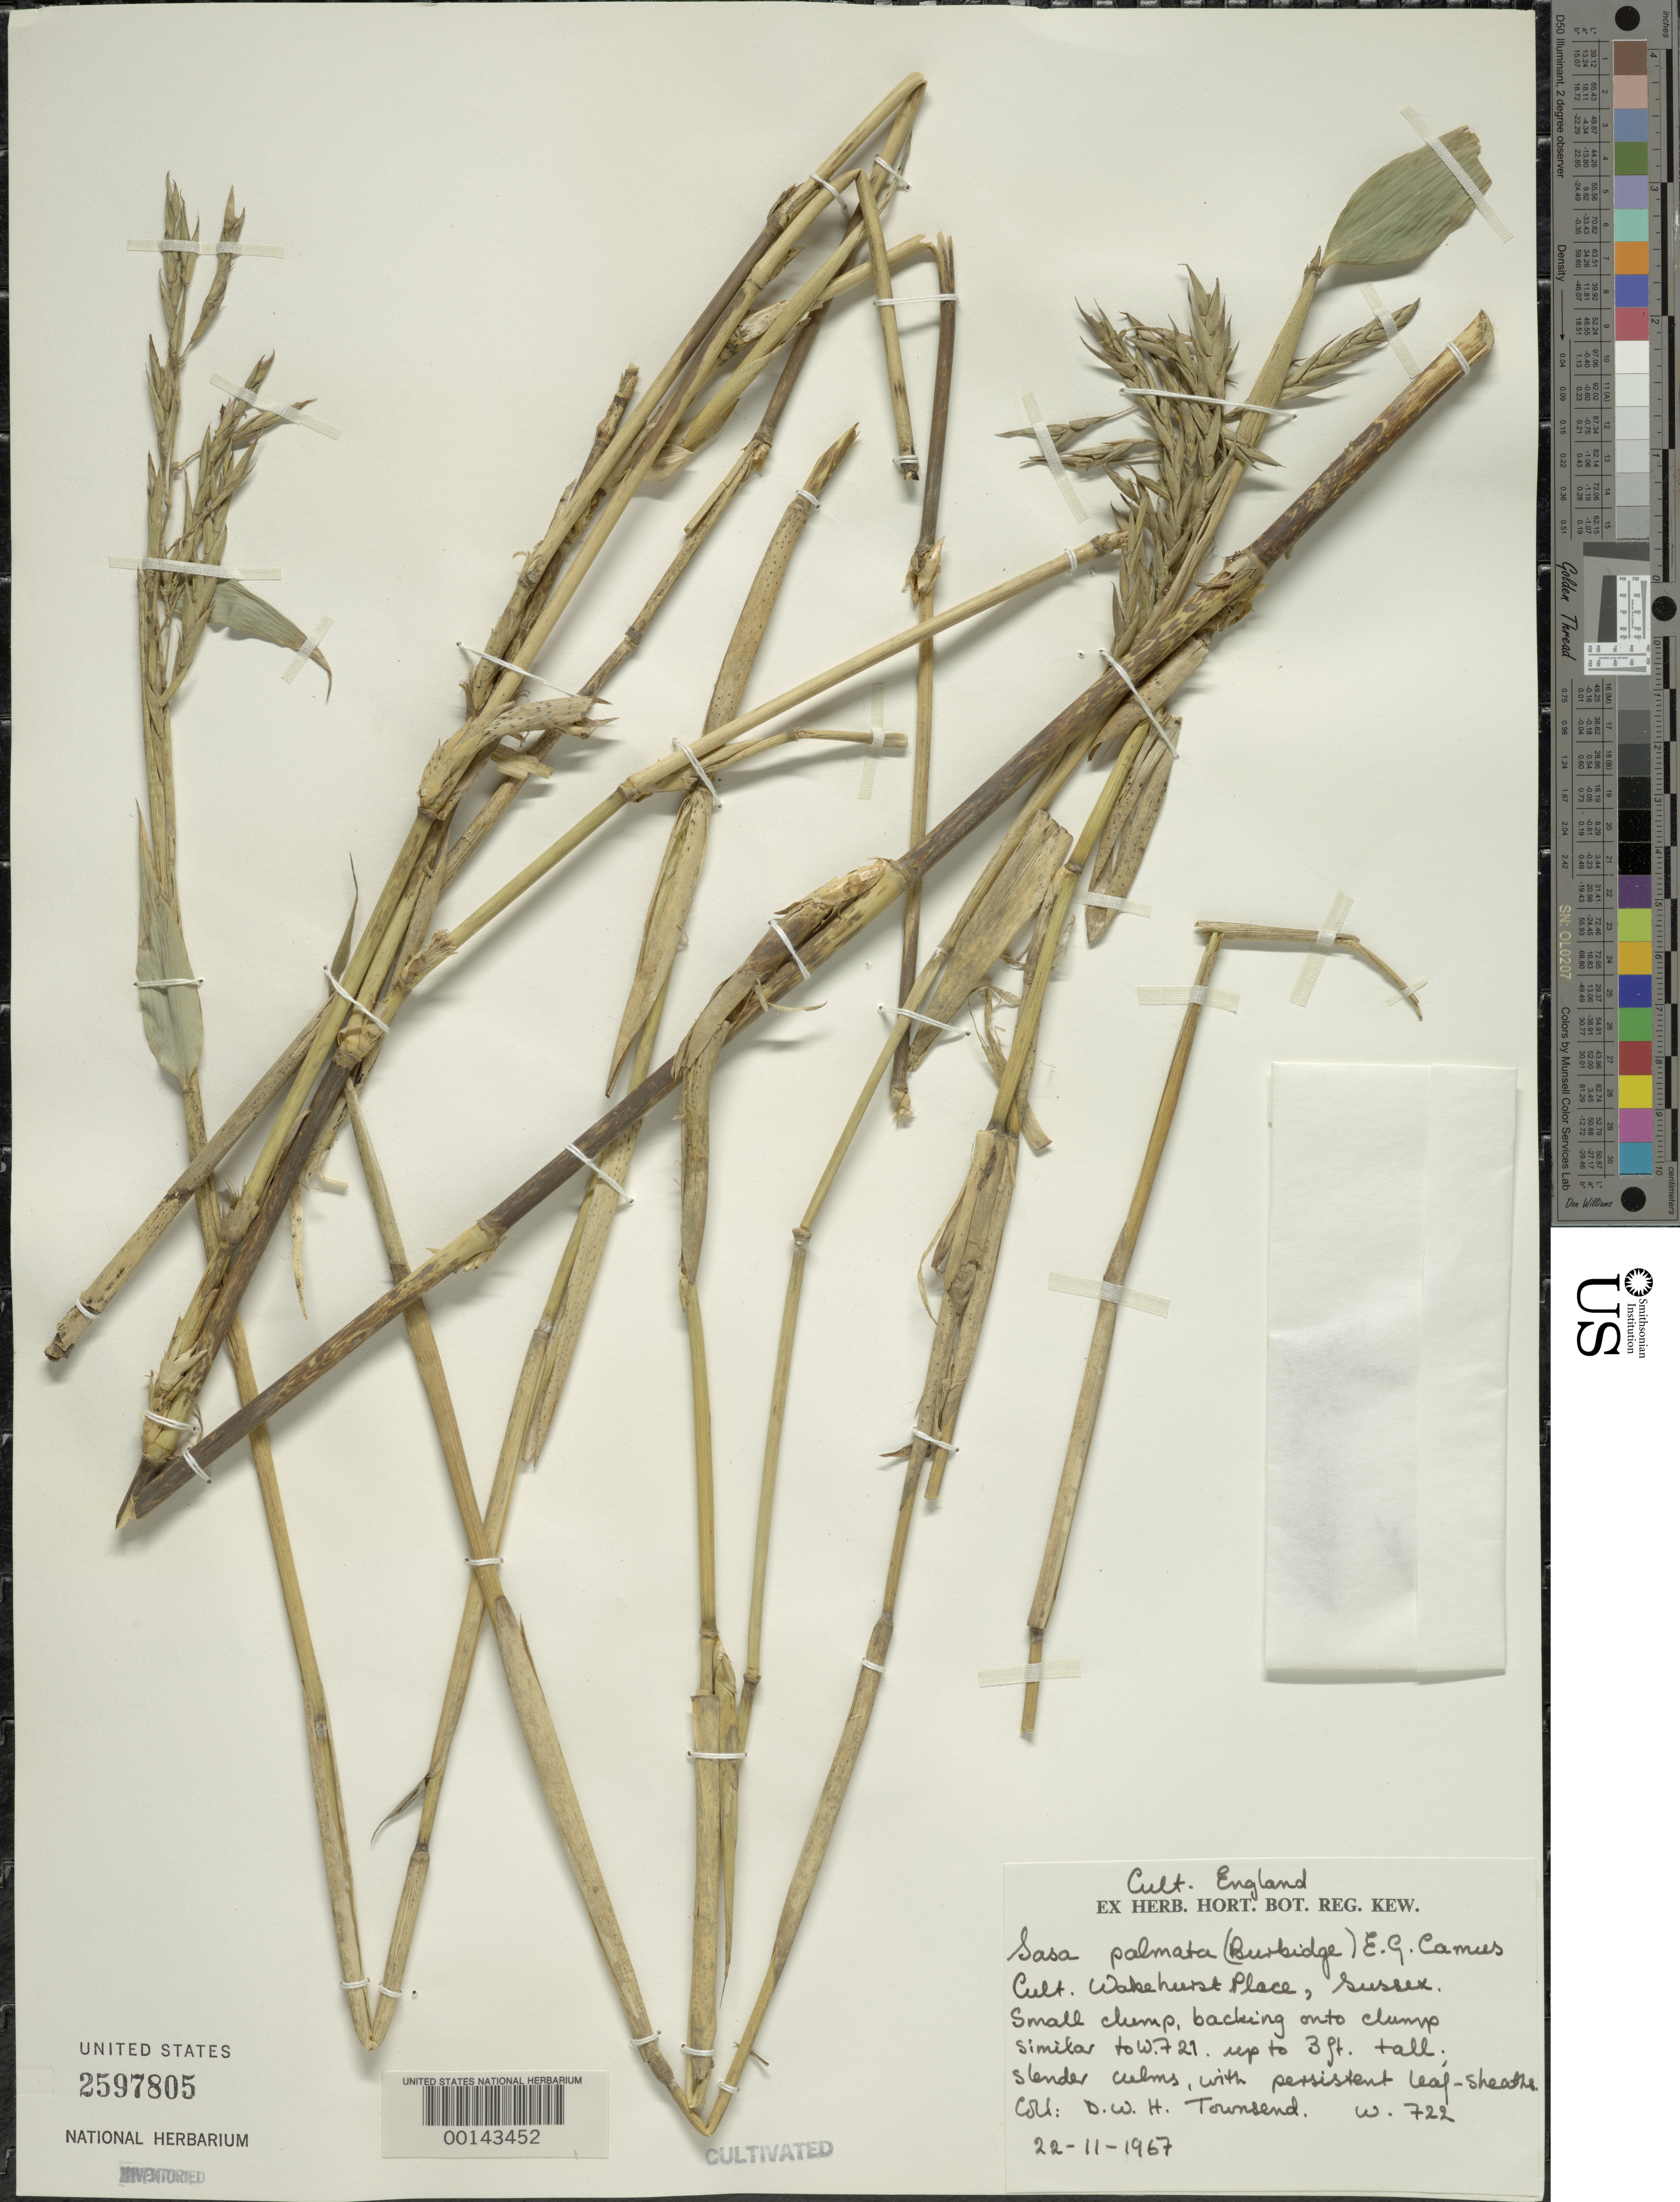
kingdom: Plantae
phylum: Tracheophyta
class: Liliopsida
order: Poales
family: Poaceae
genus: Sasa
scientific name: Sasa palmata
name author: (hort. ex Burb.) E.G. Camus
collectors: D. W. H. Townsend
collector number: W 722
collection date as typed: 22 Nov 1967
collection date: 1967-11-22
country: United Kingdom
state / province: England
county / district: East Sussex / West Sussex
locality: Sussex, wakehurst place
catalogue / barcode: US 2597805